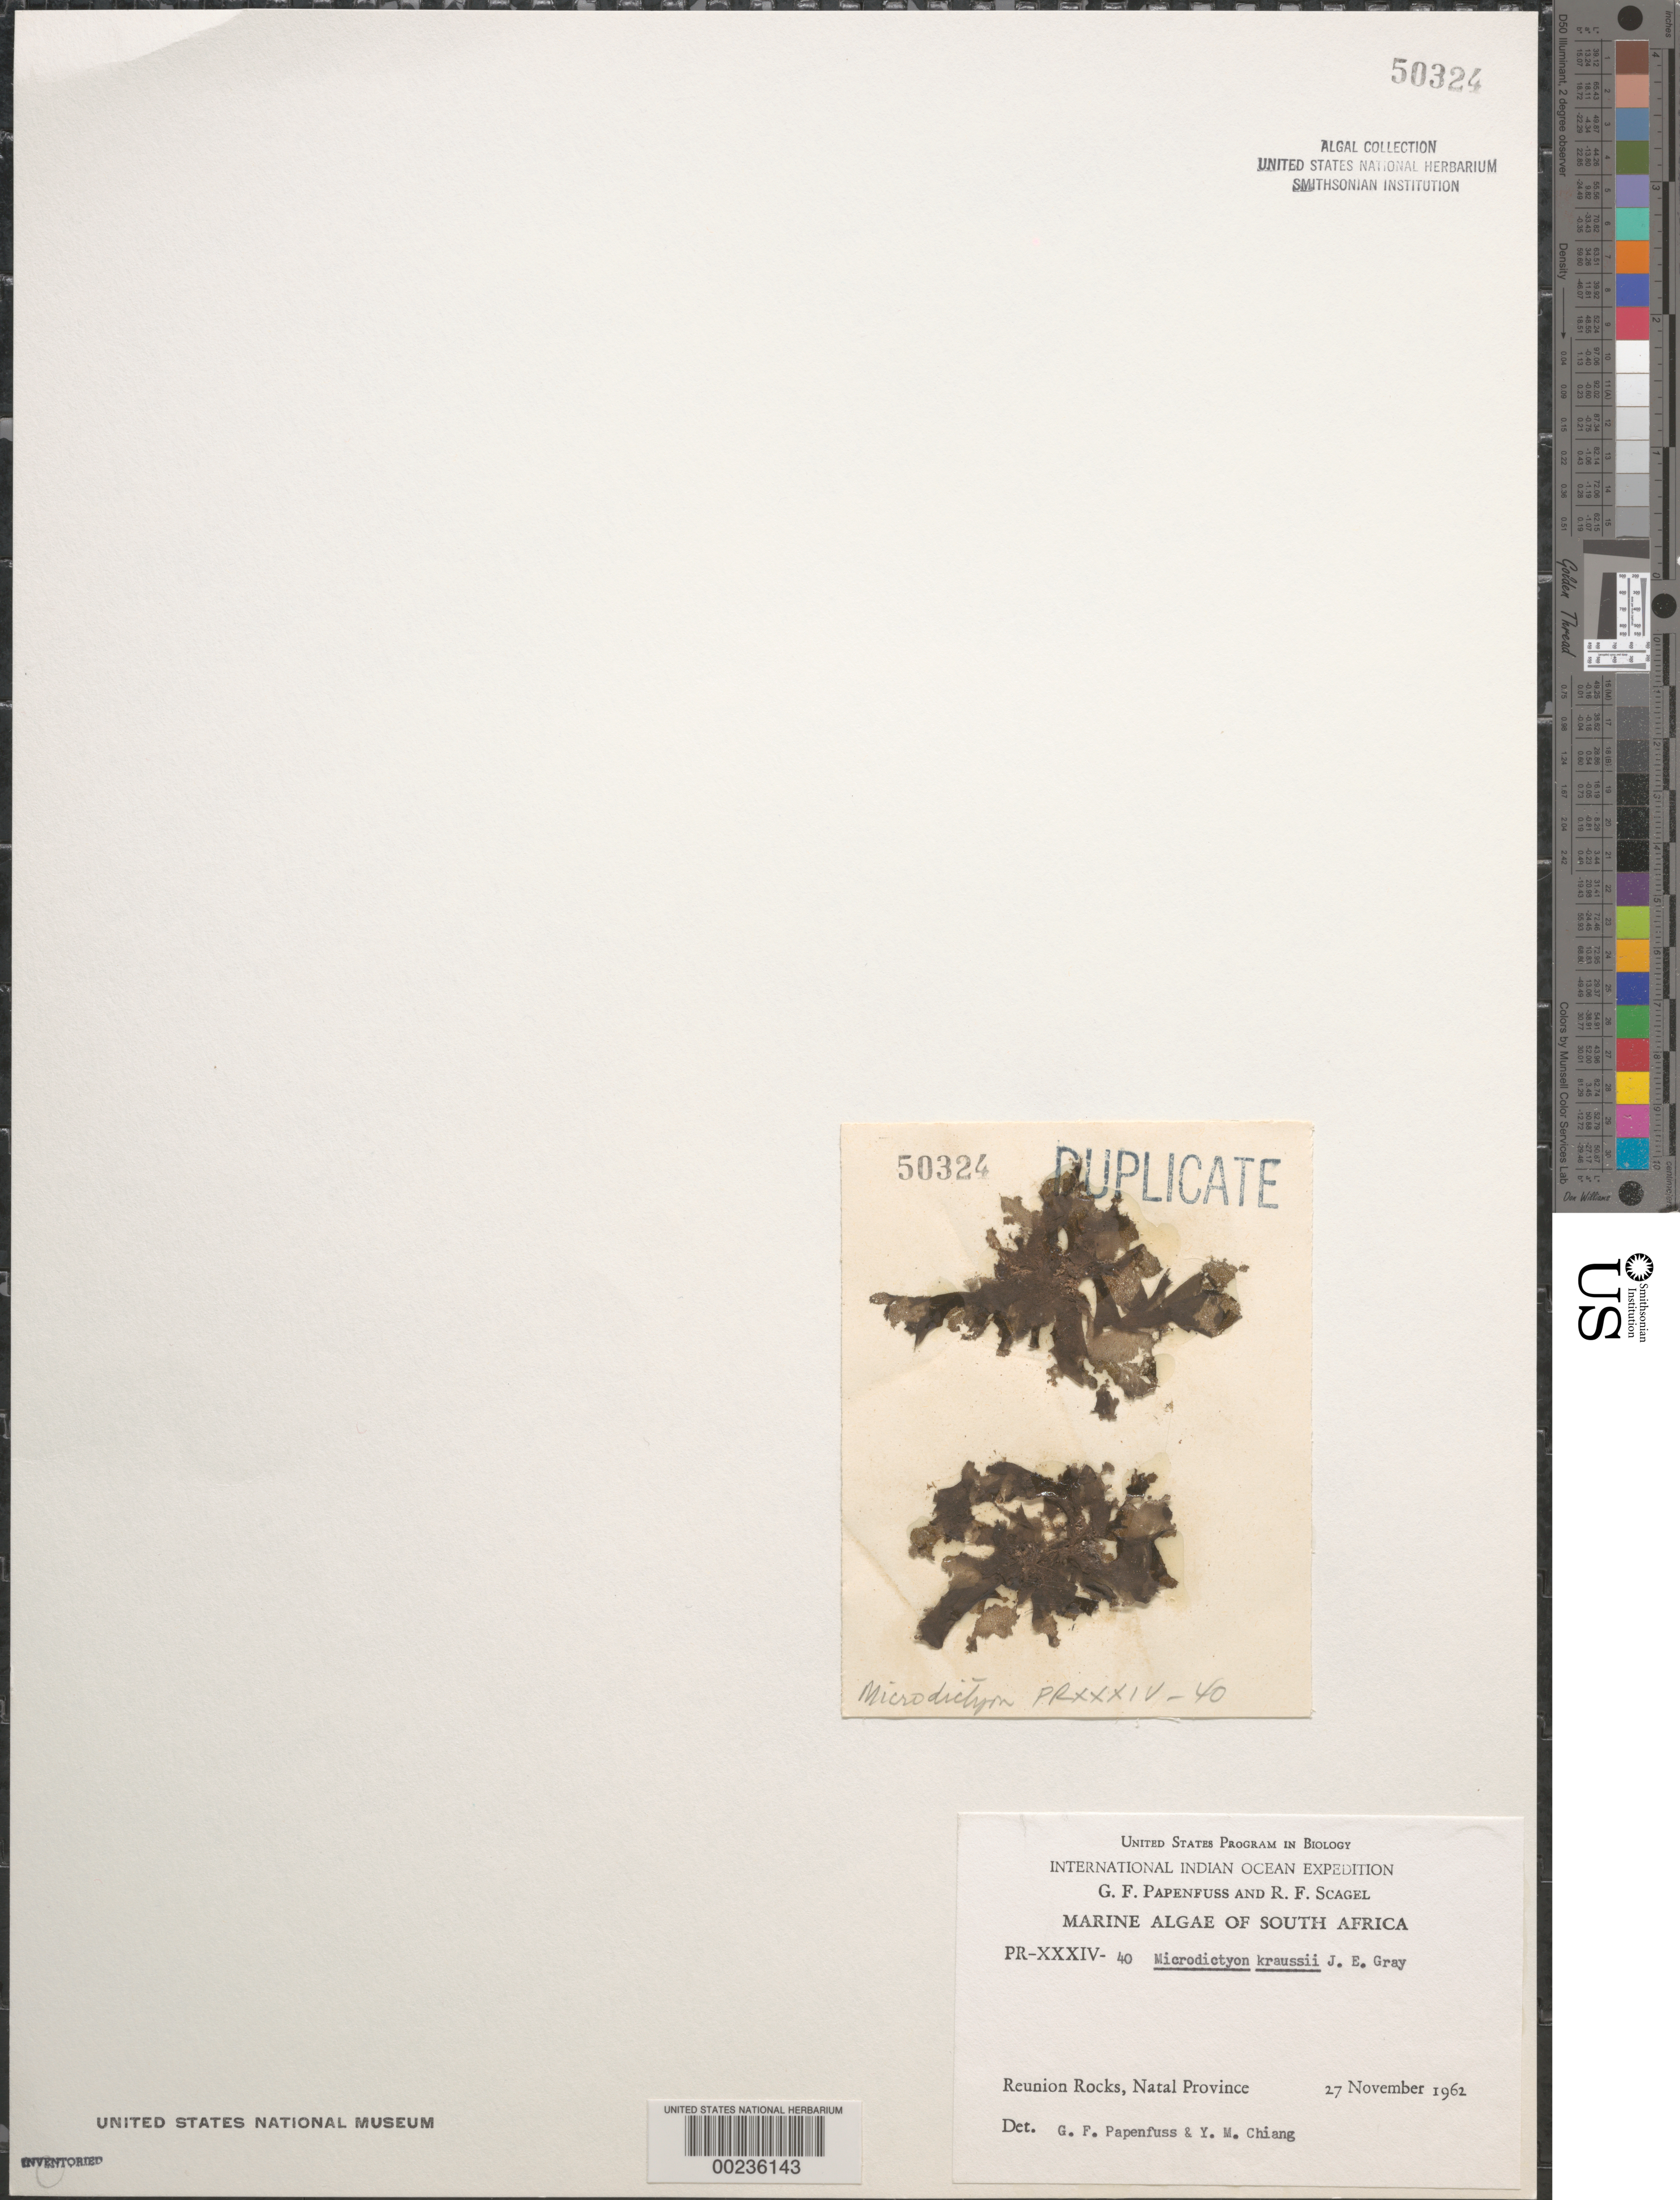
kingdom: Plantae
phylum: Chlorophyta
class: Ulvophyceae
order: Cladophorales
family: Anadyomenaceae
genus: Microdictyon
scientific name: Microdictyon kraussii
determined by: Papenfuss, G. F.; Chiang, Y. M.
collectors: G. Papenfuss & R. F. Scagel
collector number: PR-XXXIV-40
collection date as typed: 27 Nov 1962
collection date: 1962-11-27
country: South Africa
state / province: KwaZulu-Natal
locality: Reunion Rocks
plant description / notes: International Indian Ocean Expedition, 1962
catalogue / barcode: US 50324